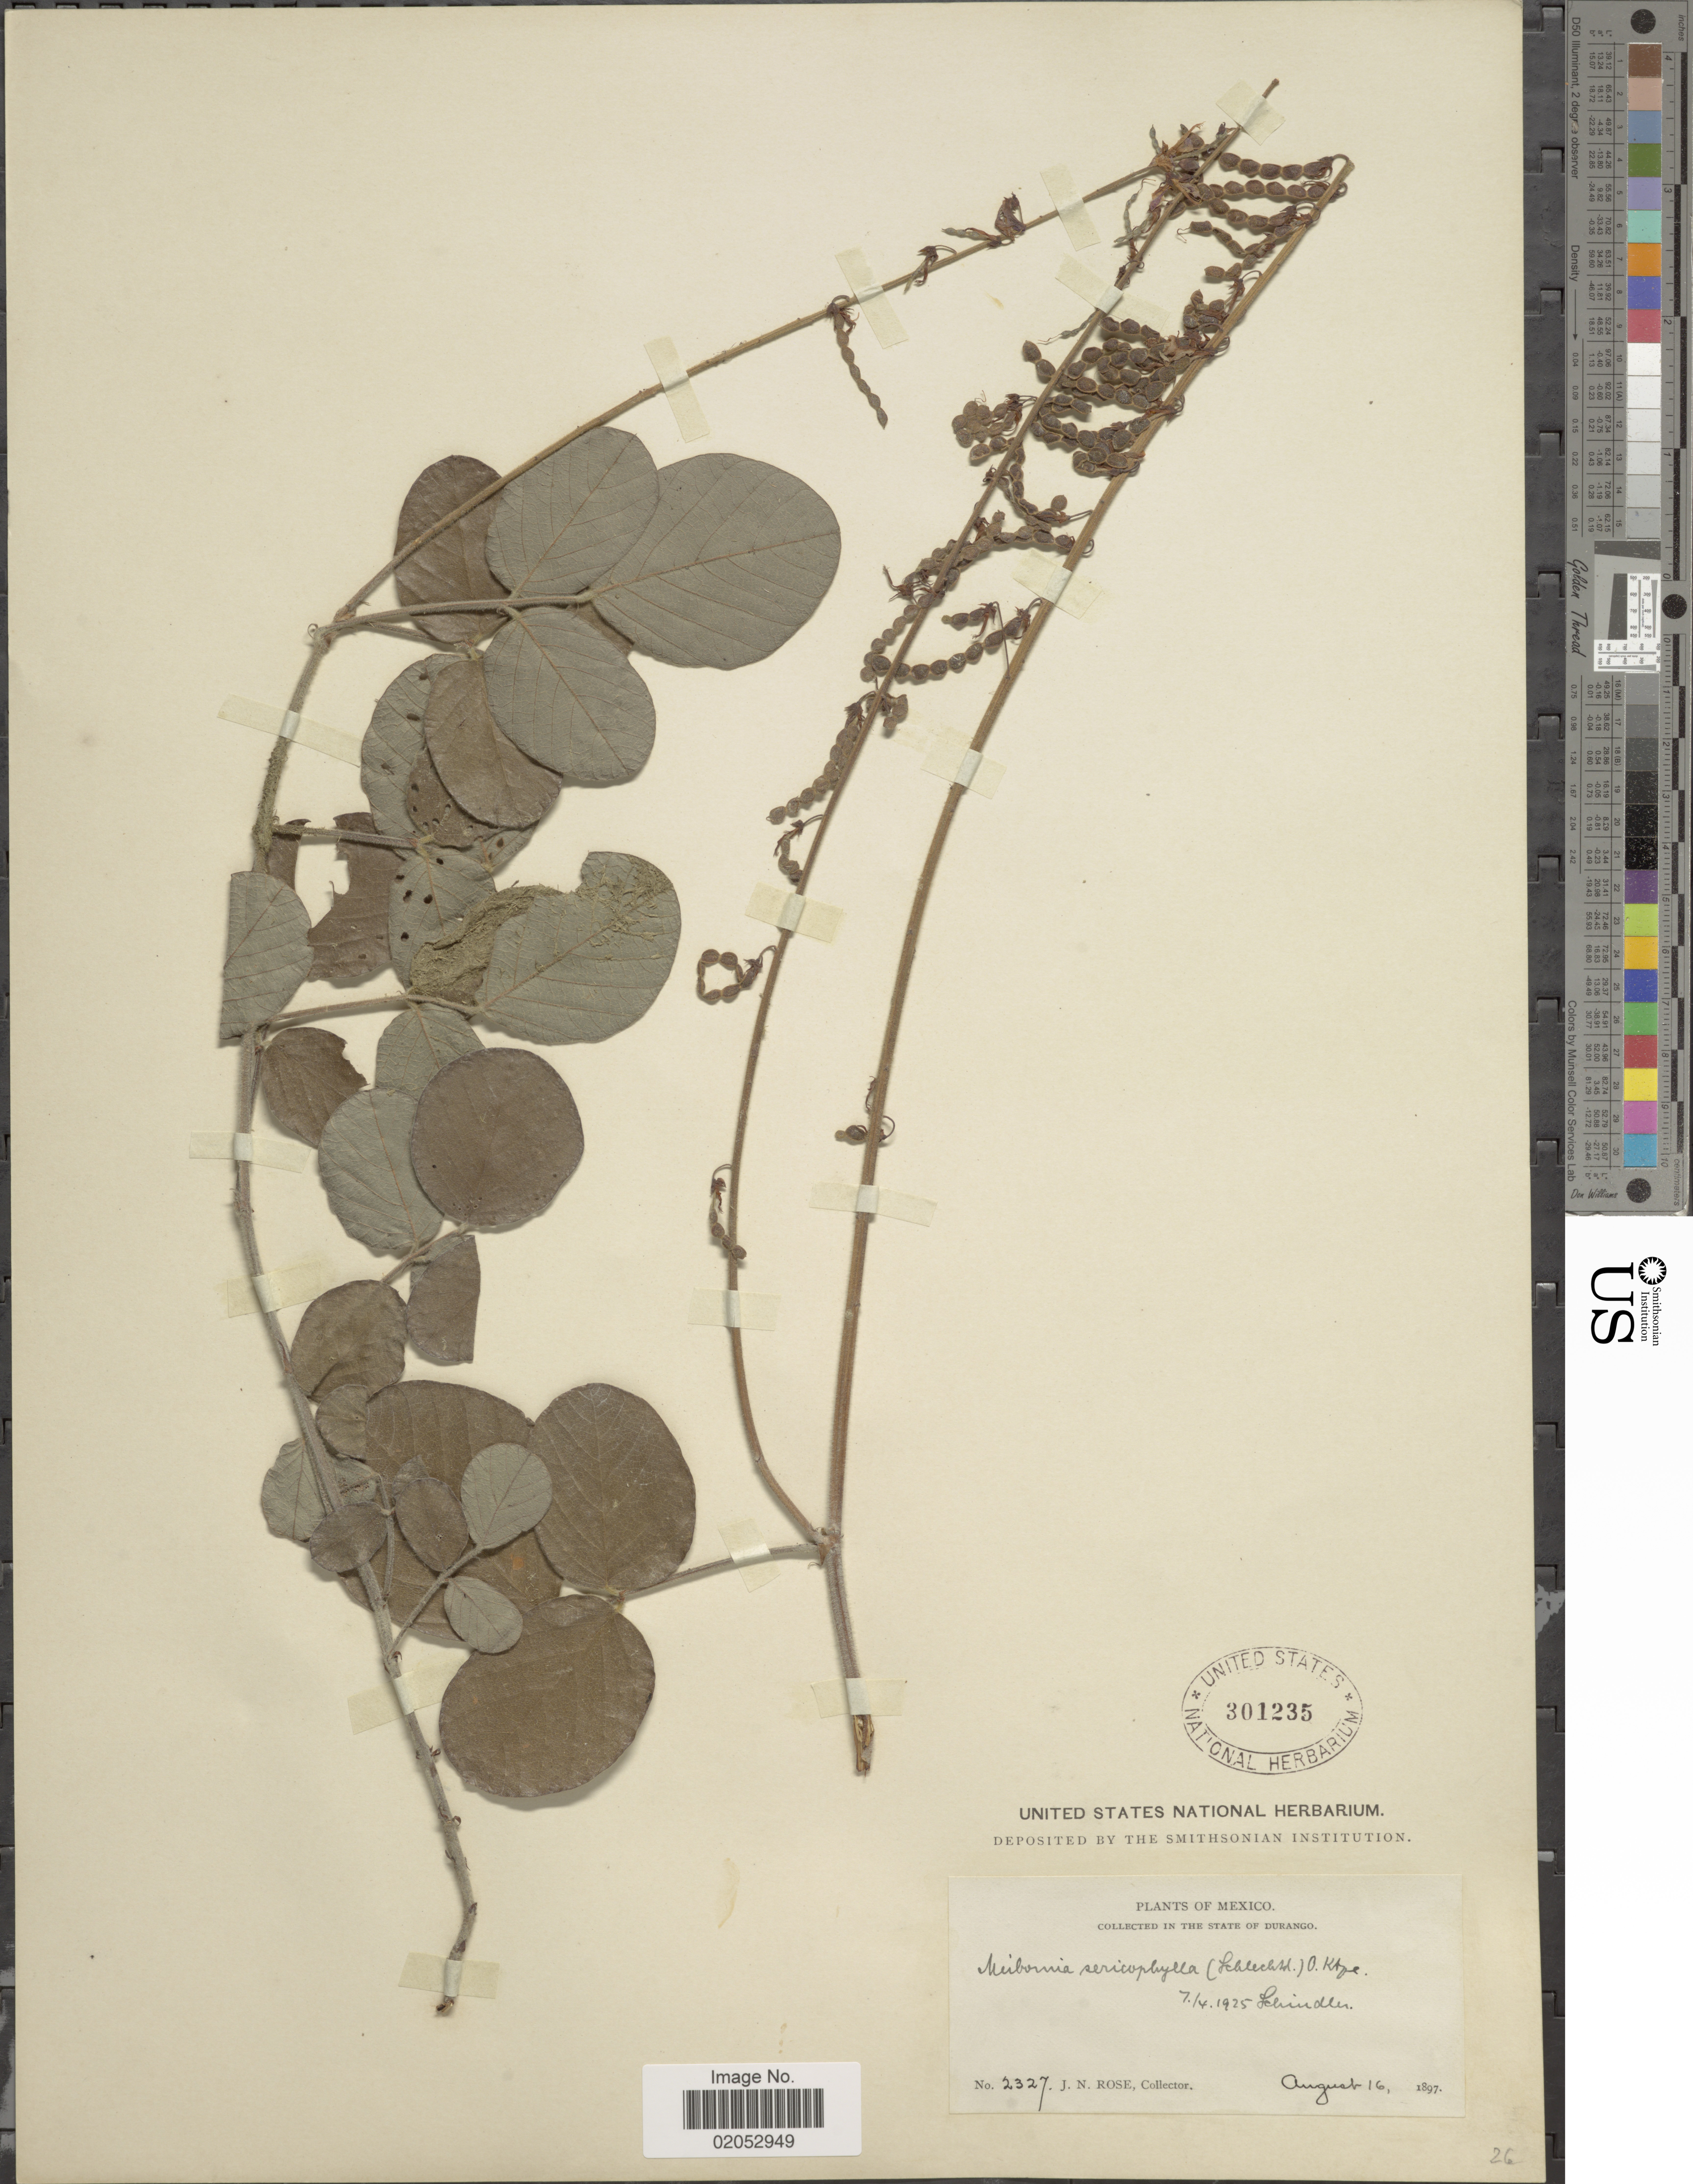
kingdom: Plantae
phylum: Tracheophyta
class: Magnoliopsida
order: Fabales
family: Fabaceae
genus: Desmodium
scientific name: Desmodium sericophyllum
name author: Schltdl.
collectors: J. N. Rose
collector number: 2327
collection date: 1897-08-16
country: Mexico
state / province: Durango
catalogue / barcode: US 301235